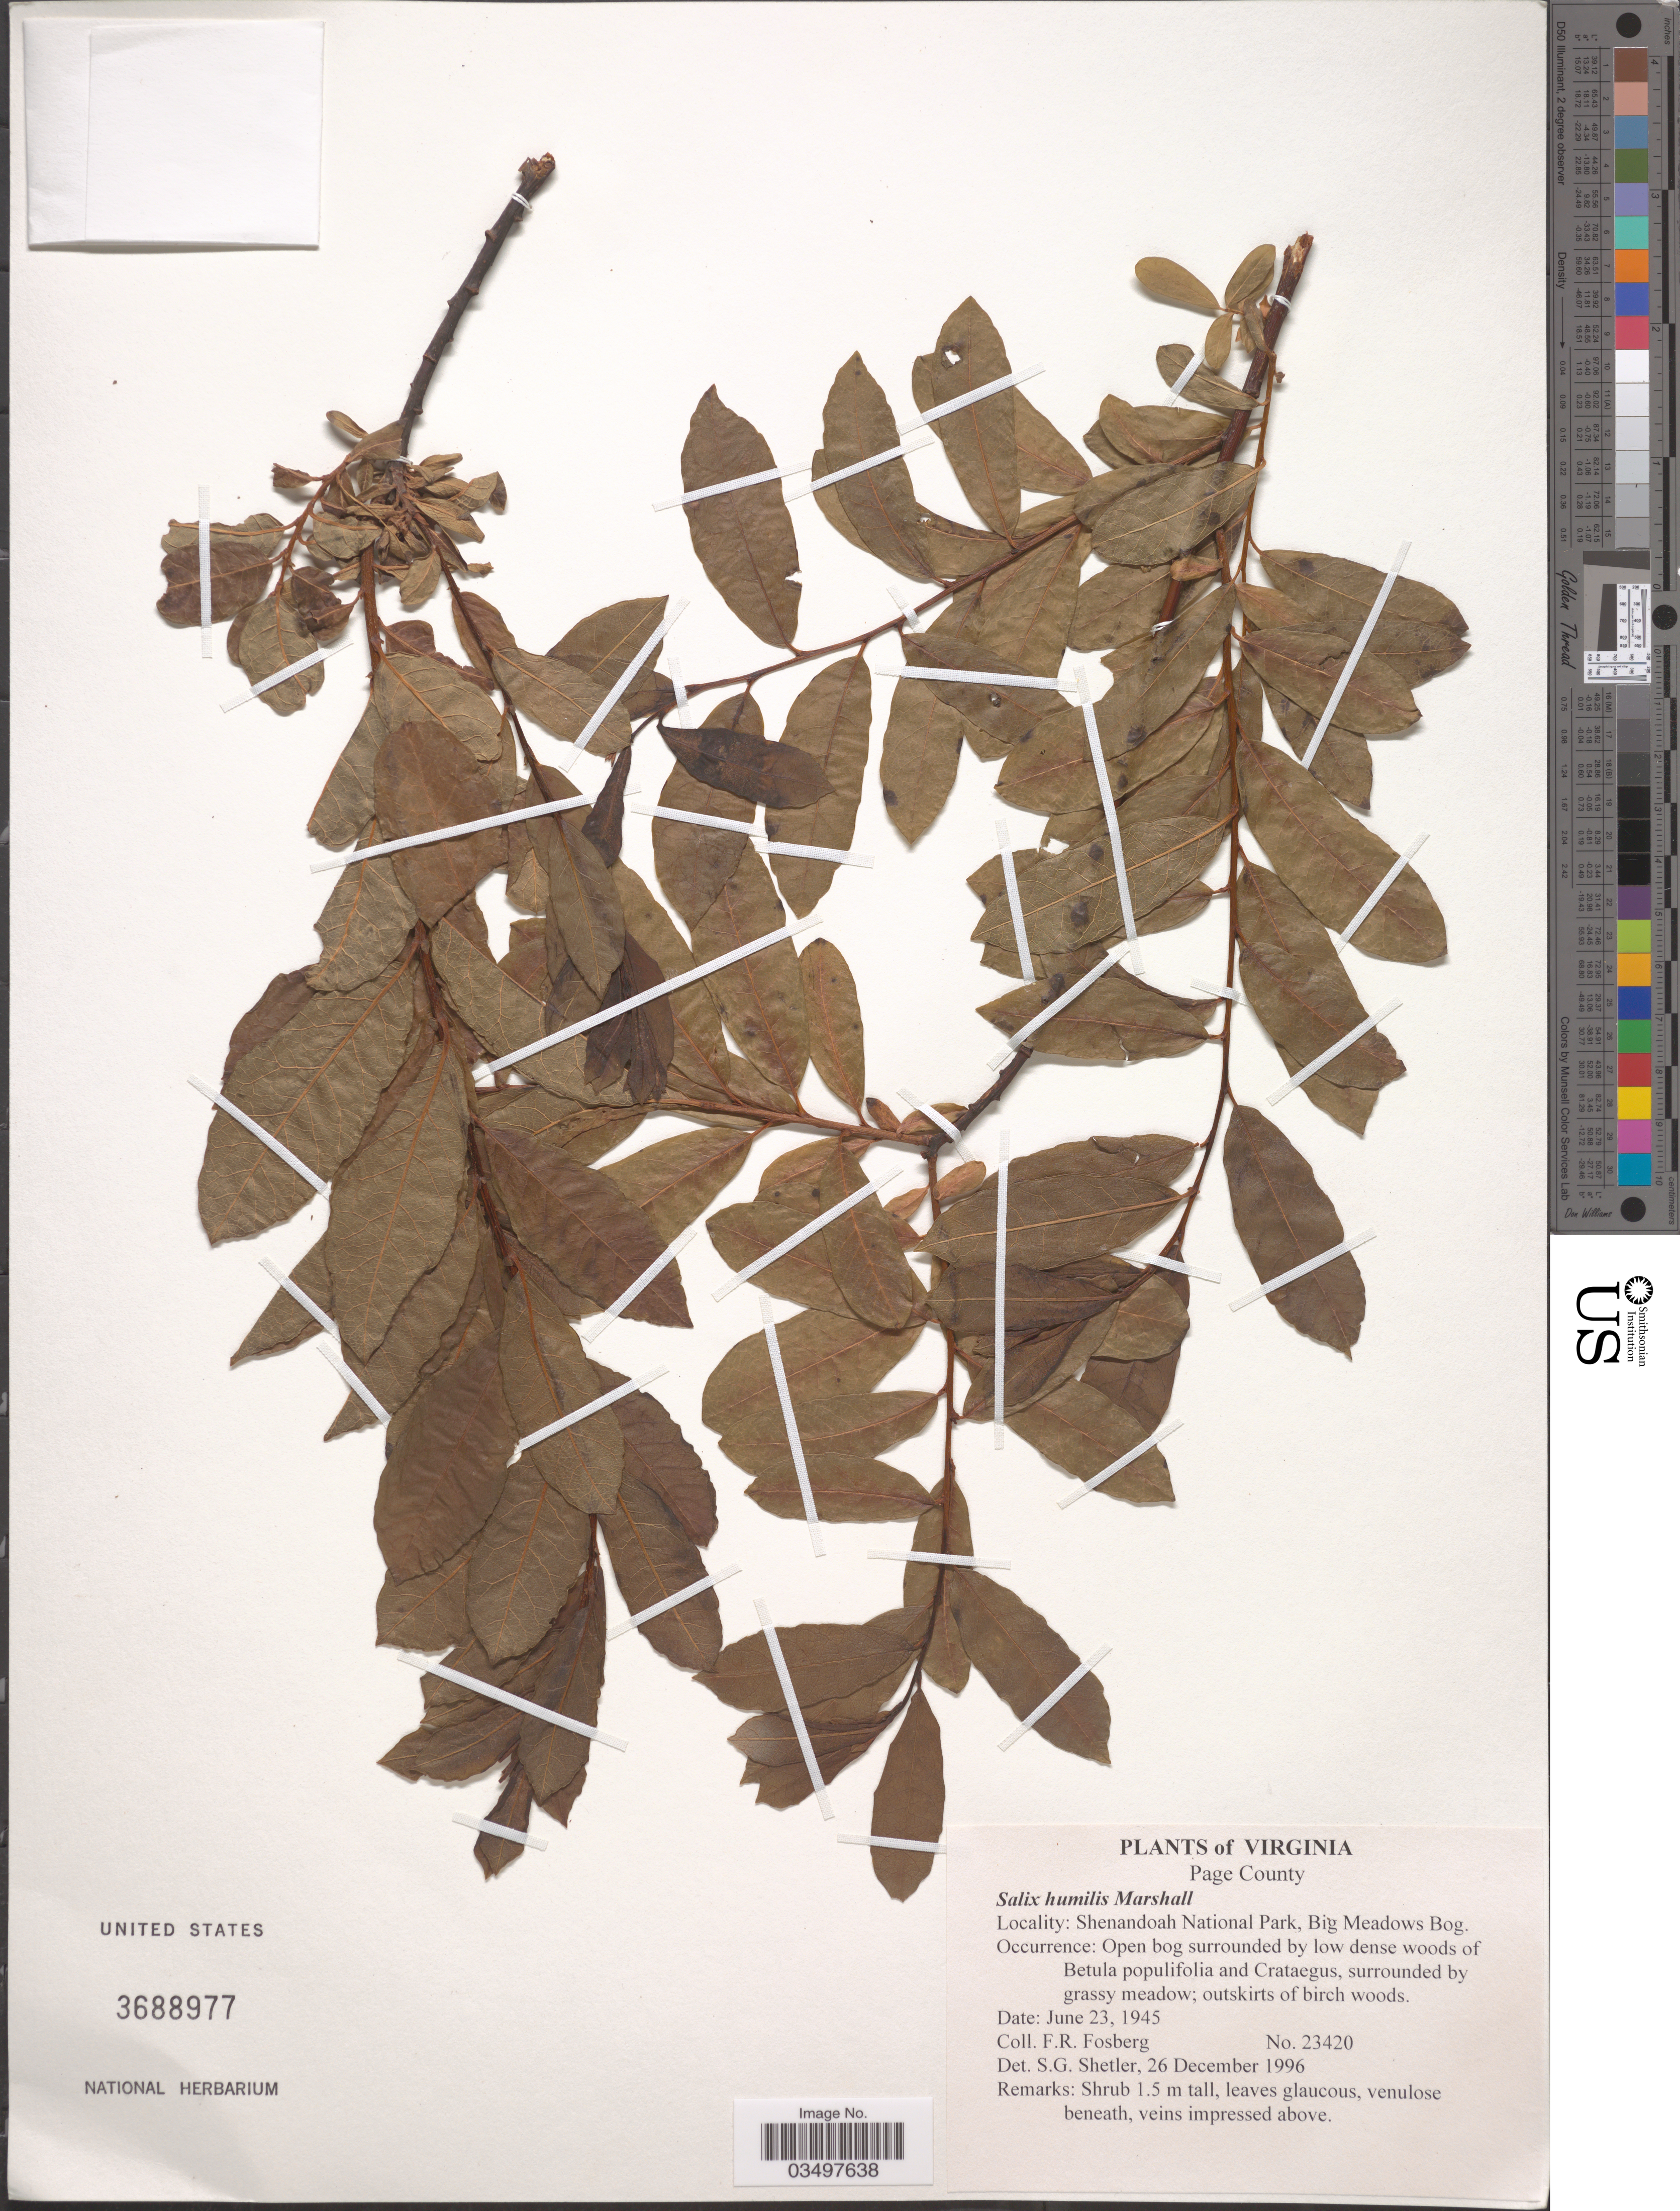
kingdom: Plantae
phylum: Tracheophyta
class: Magnoliopsida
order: Malpighiales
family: Salicaceae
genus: Salix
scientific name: Salix humilis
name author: Marshall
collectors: F. R. Fosberg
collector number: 23420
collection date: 1945-06-23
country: United States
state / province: Virginia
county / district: Page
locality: Shenandoah National Park, Big Meadows Bog.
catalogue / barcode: US 3688977